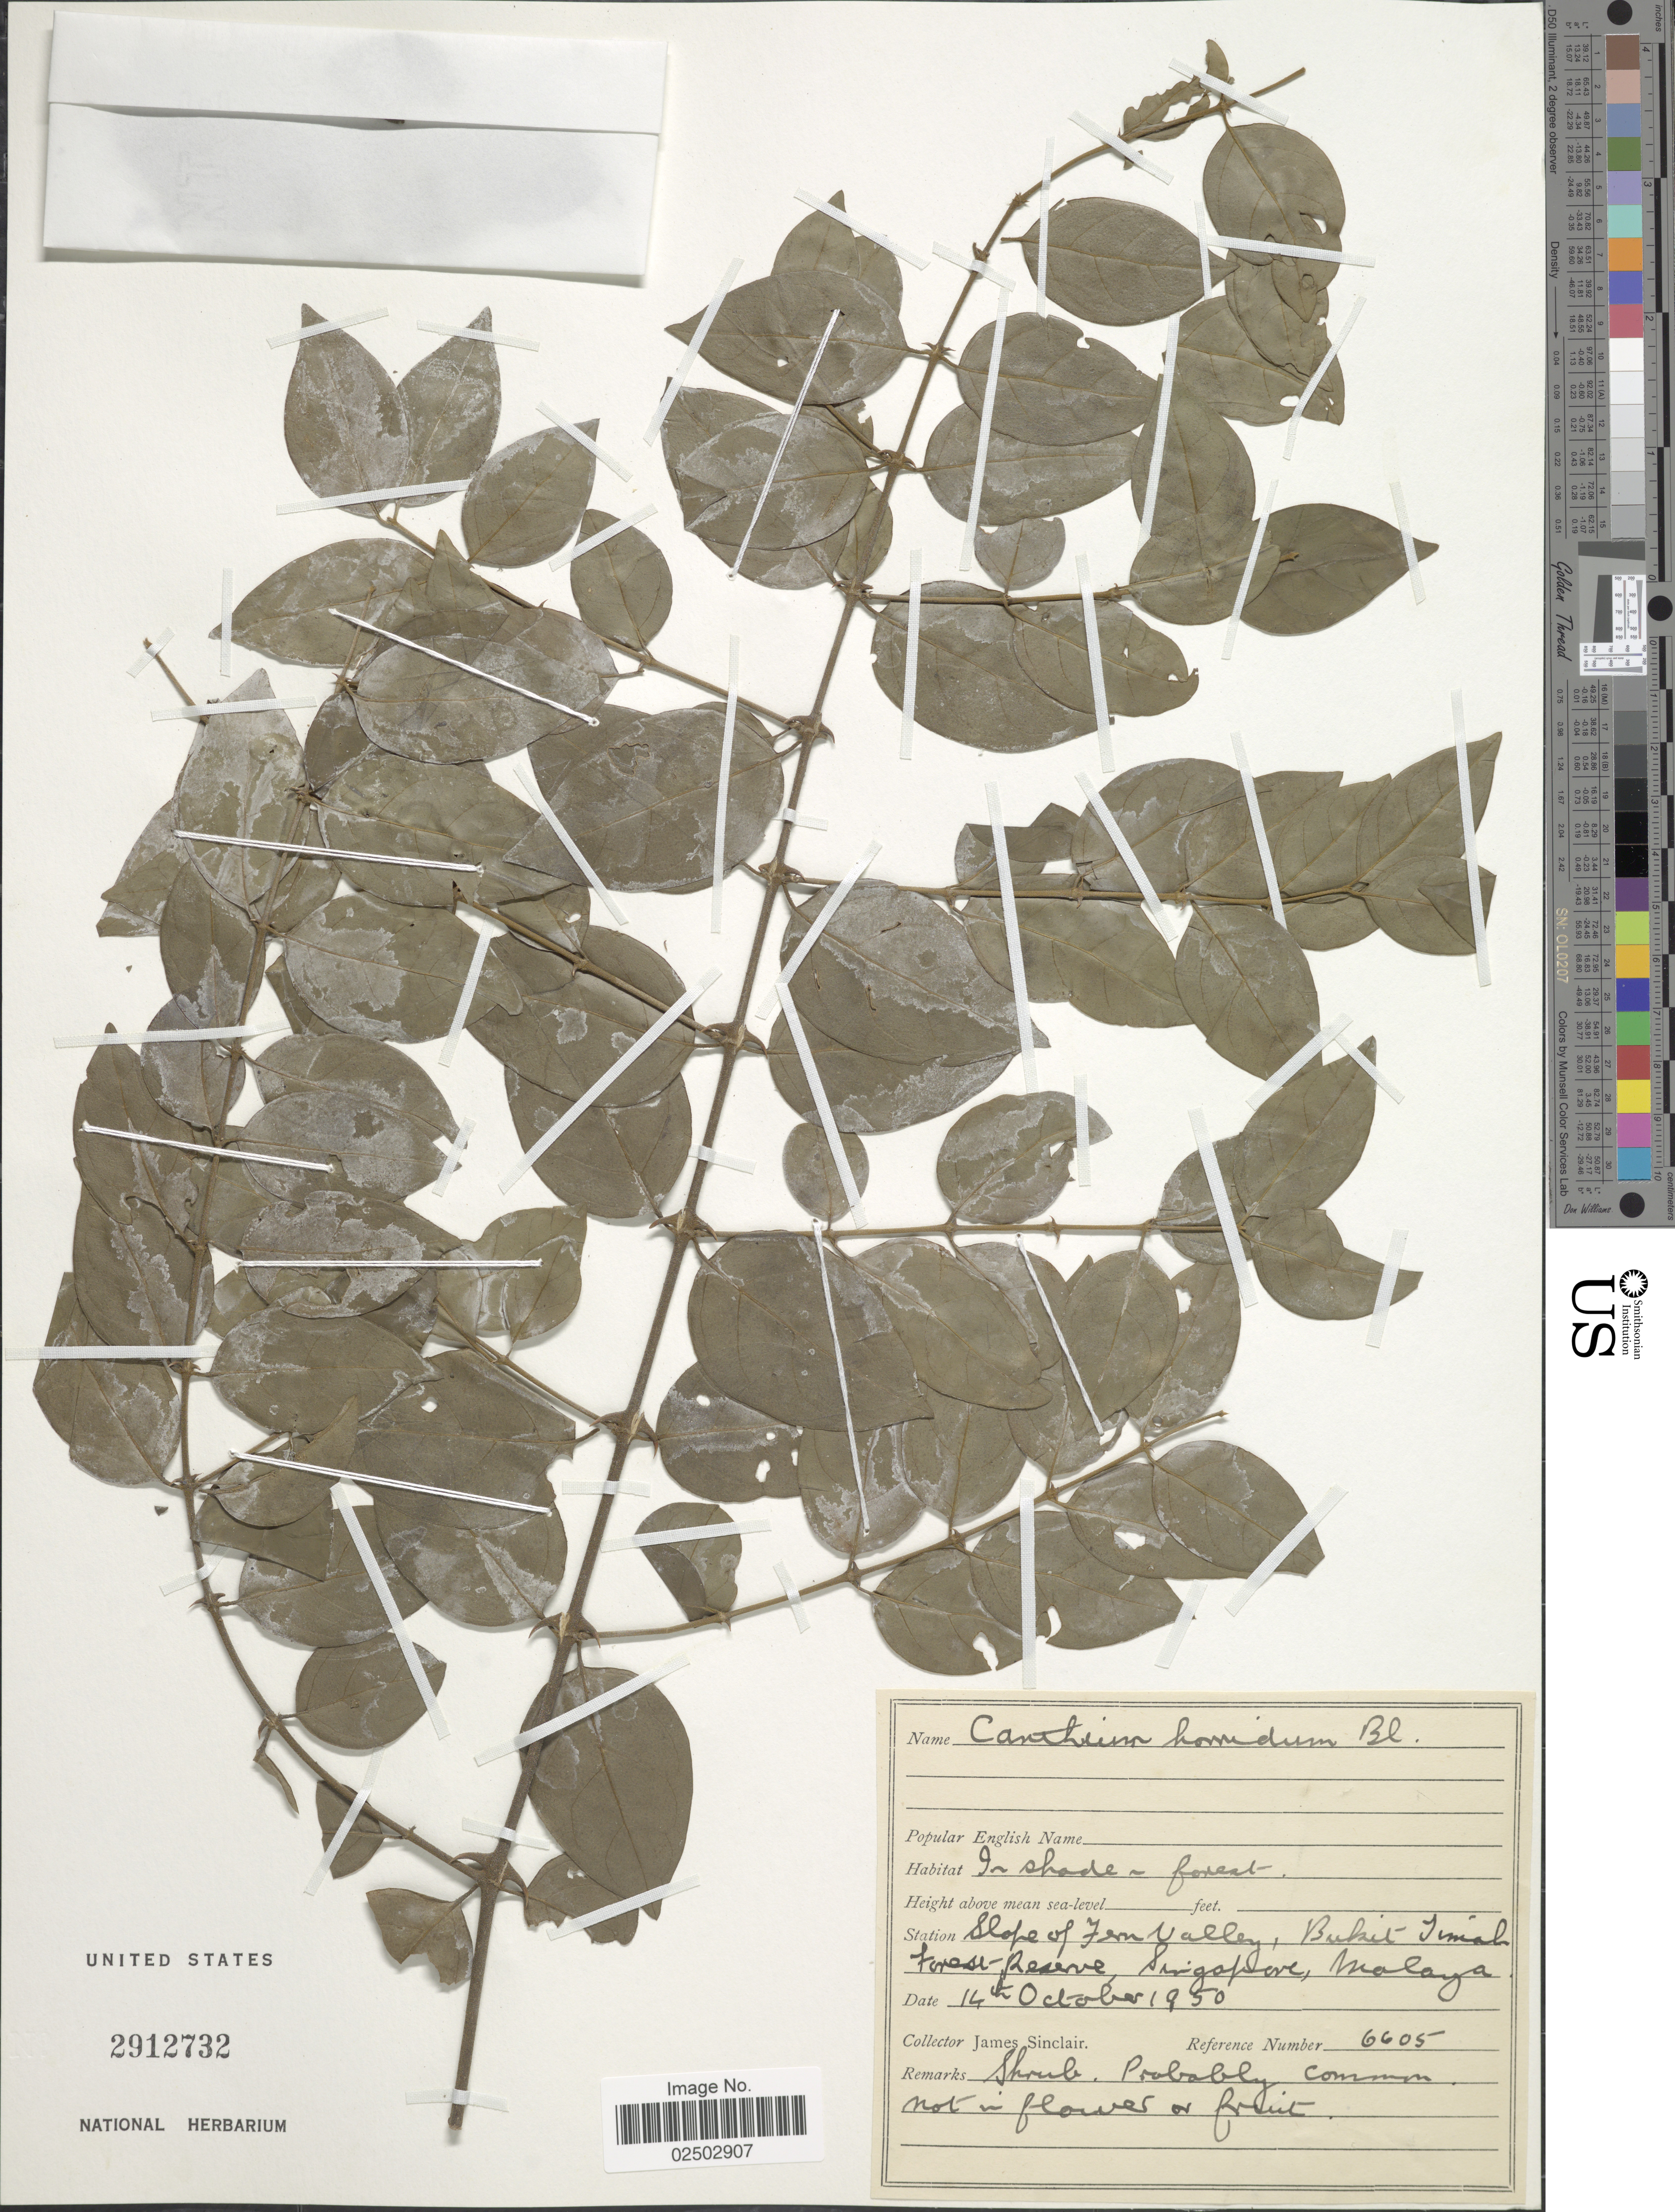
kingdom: Plantae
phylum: Tracheophyta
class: Magnoliopsida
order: Gentianales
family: Rubiaceae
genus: Canthium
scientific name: Canthium horridum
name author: Blume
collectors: J. Sinclair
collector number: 6605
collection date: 1950-10-14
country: Singapore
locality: Slope of Farm Valley, Bukit Jimah Forest-Reserve, Singapore, Malaya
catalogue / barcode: US 2912732